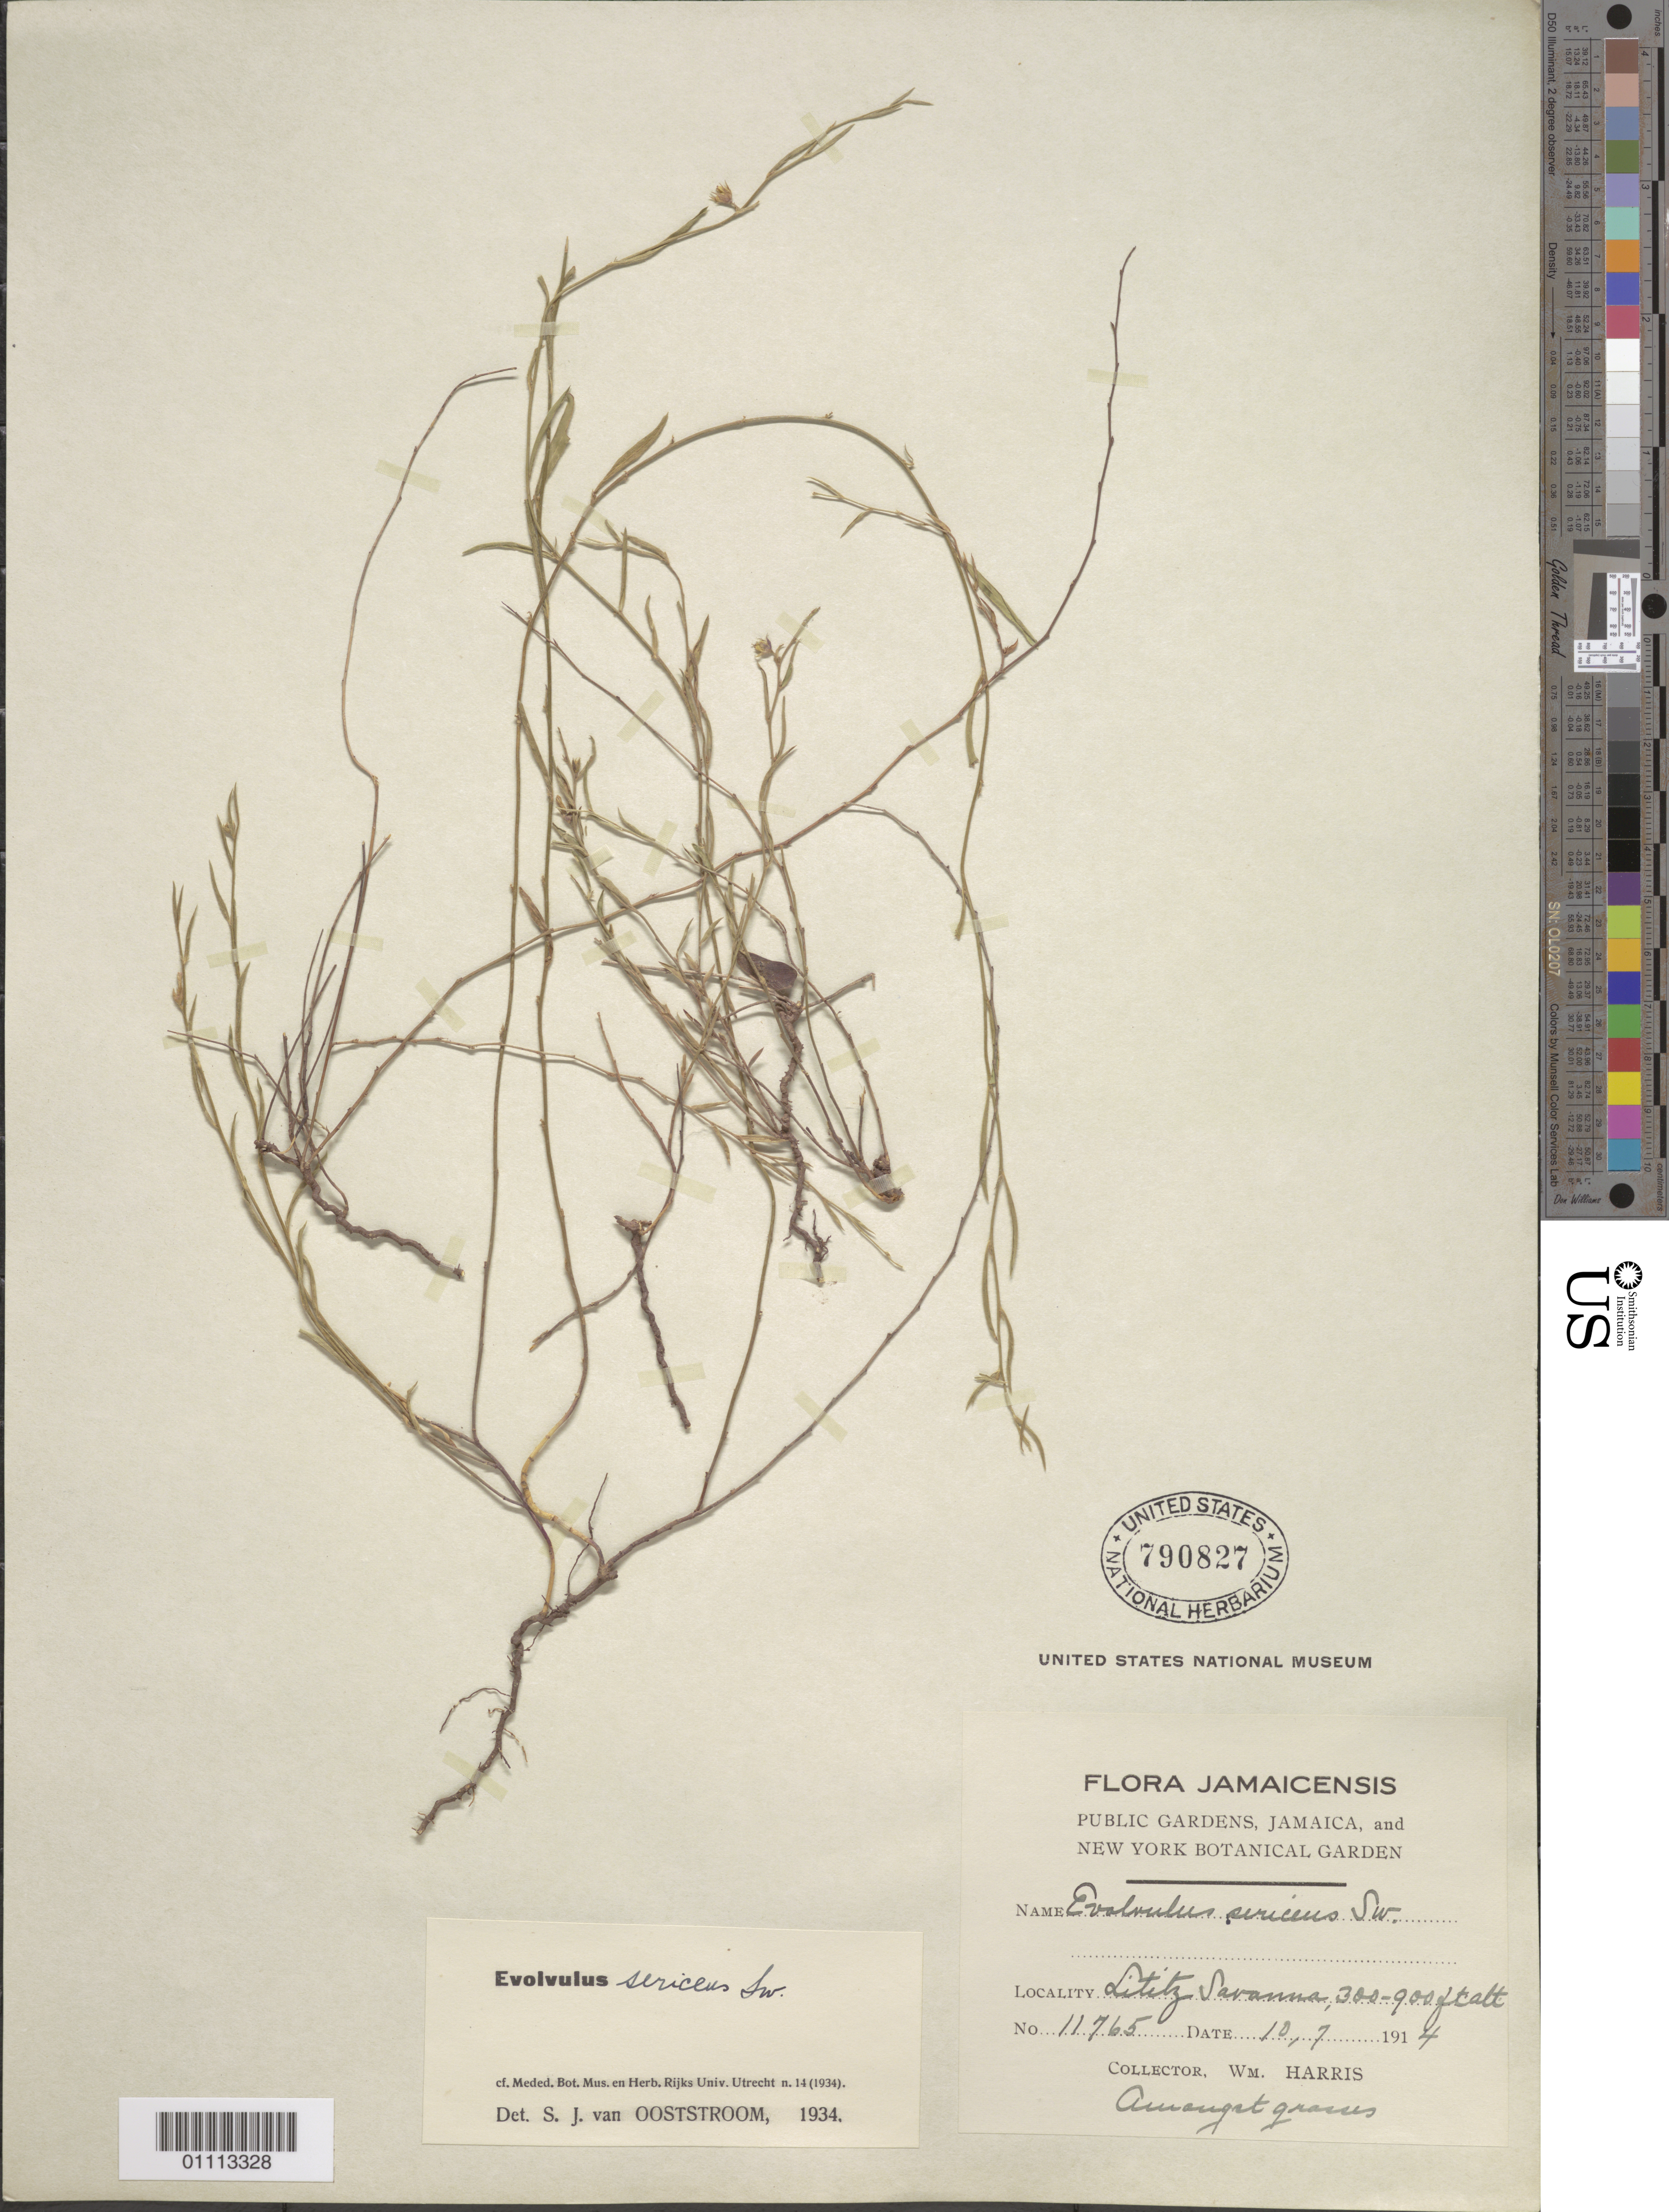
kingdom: Plantae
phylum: Tracheophyta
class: Magnoliopsida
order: Solanales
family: Convolvulaceae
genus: Evolvulus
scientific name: Evolvulus sericeus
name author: Sw.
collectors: W. Harris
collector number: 11765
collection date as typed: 10 Jul 1914 or 07 Oct 1914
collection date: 1914-07-10 or 1914-10-07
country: Jamaica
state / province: Saint Elizabeth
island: Jamaica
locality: Lititz Savanna. Amongst grasses.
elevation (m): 91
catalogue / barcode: US 790827